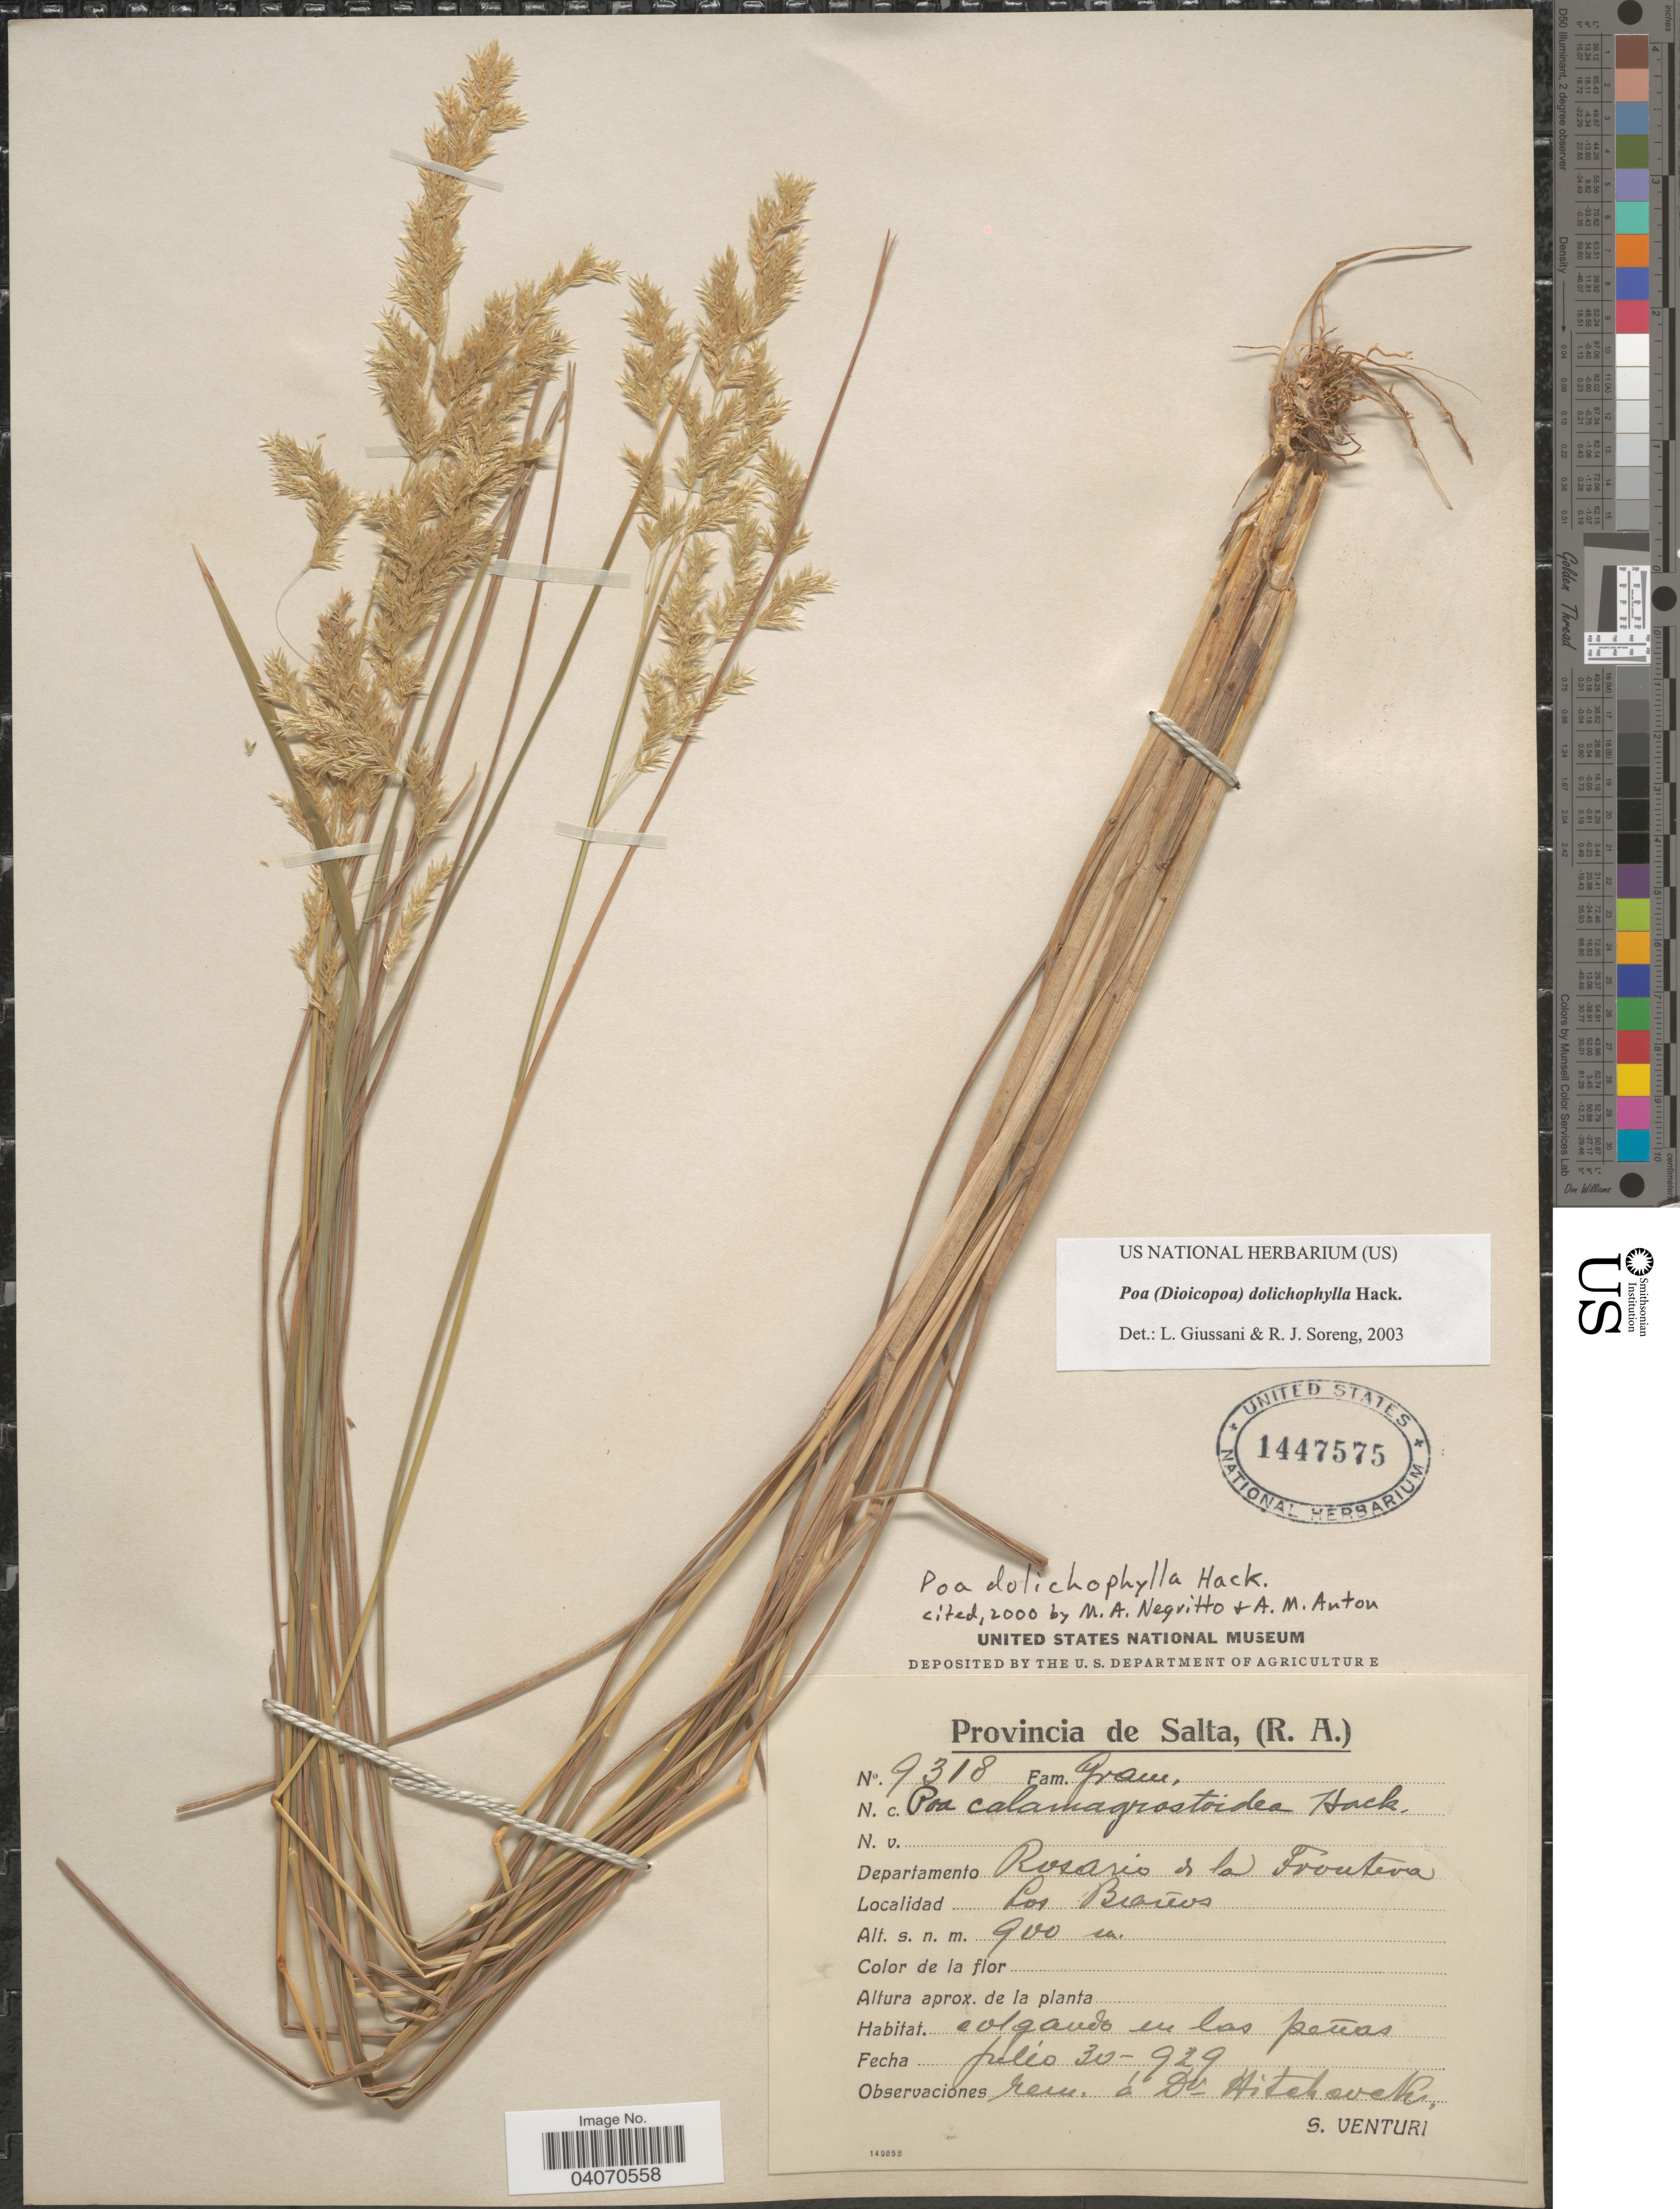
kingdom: Plantae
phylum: Tracheophyta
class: Liliopsida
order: Poales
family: Poaceae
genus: Poa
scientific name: Poa dolichophylla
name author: Hack.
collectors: S. Venturi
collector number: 9318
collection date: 1929-07-30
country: Argentina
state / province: Salta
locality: Departamento Rosario de la Frontera. Los Baños.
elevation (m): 900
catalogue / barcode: US 1447575